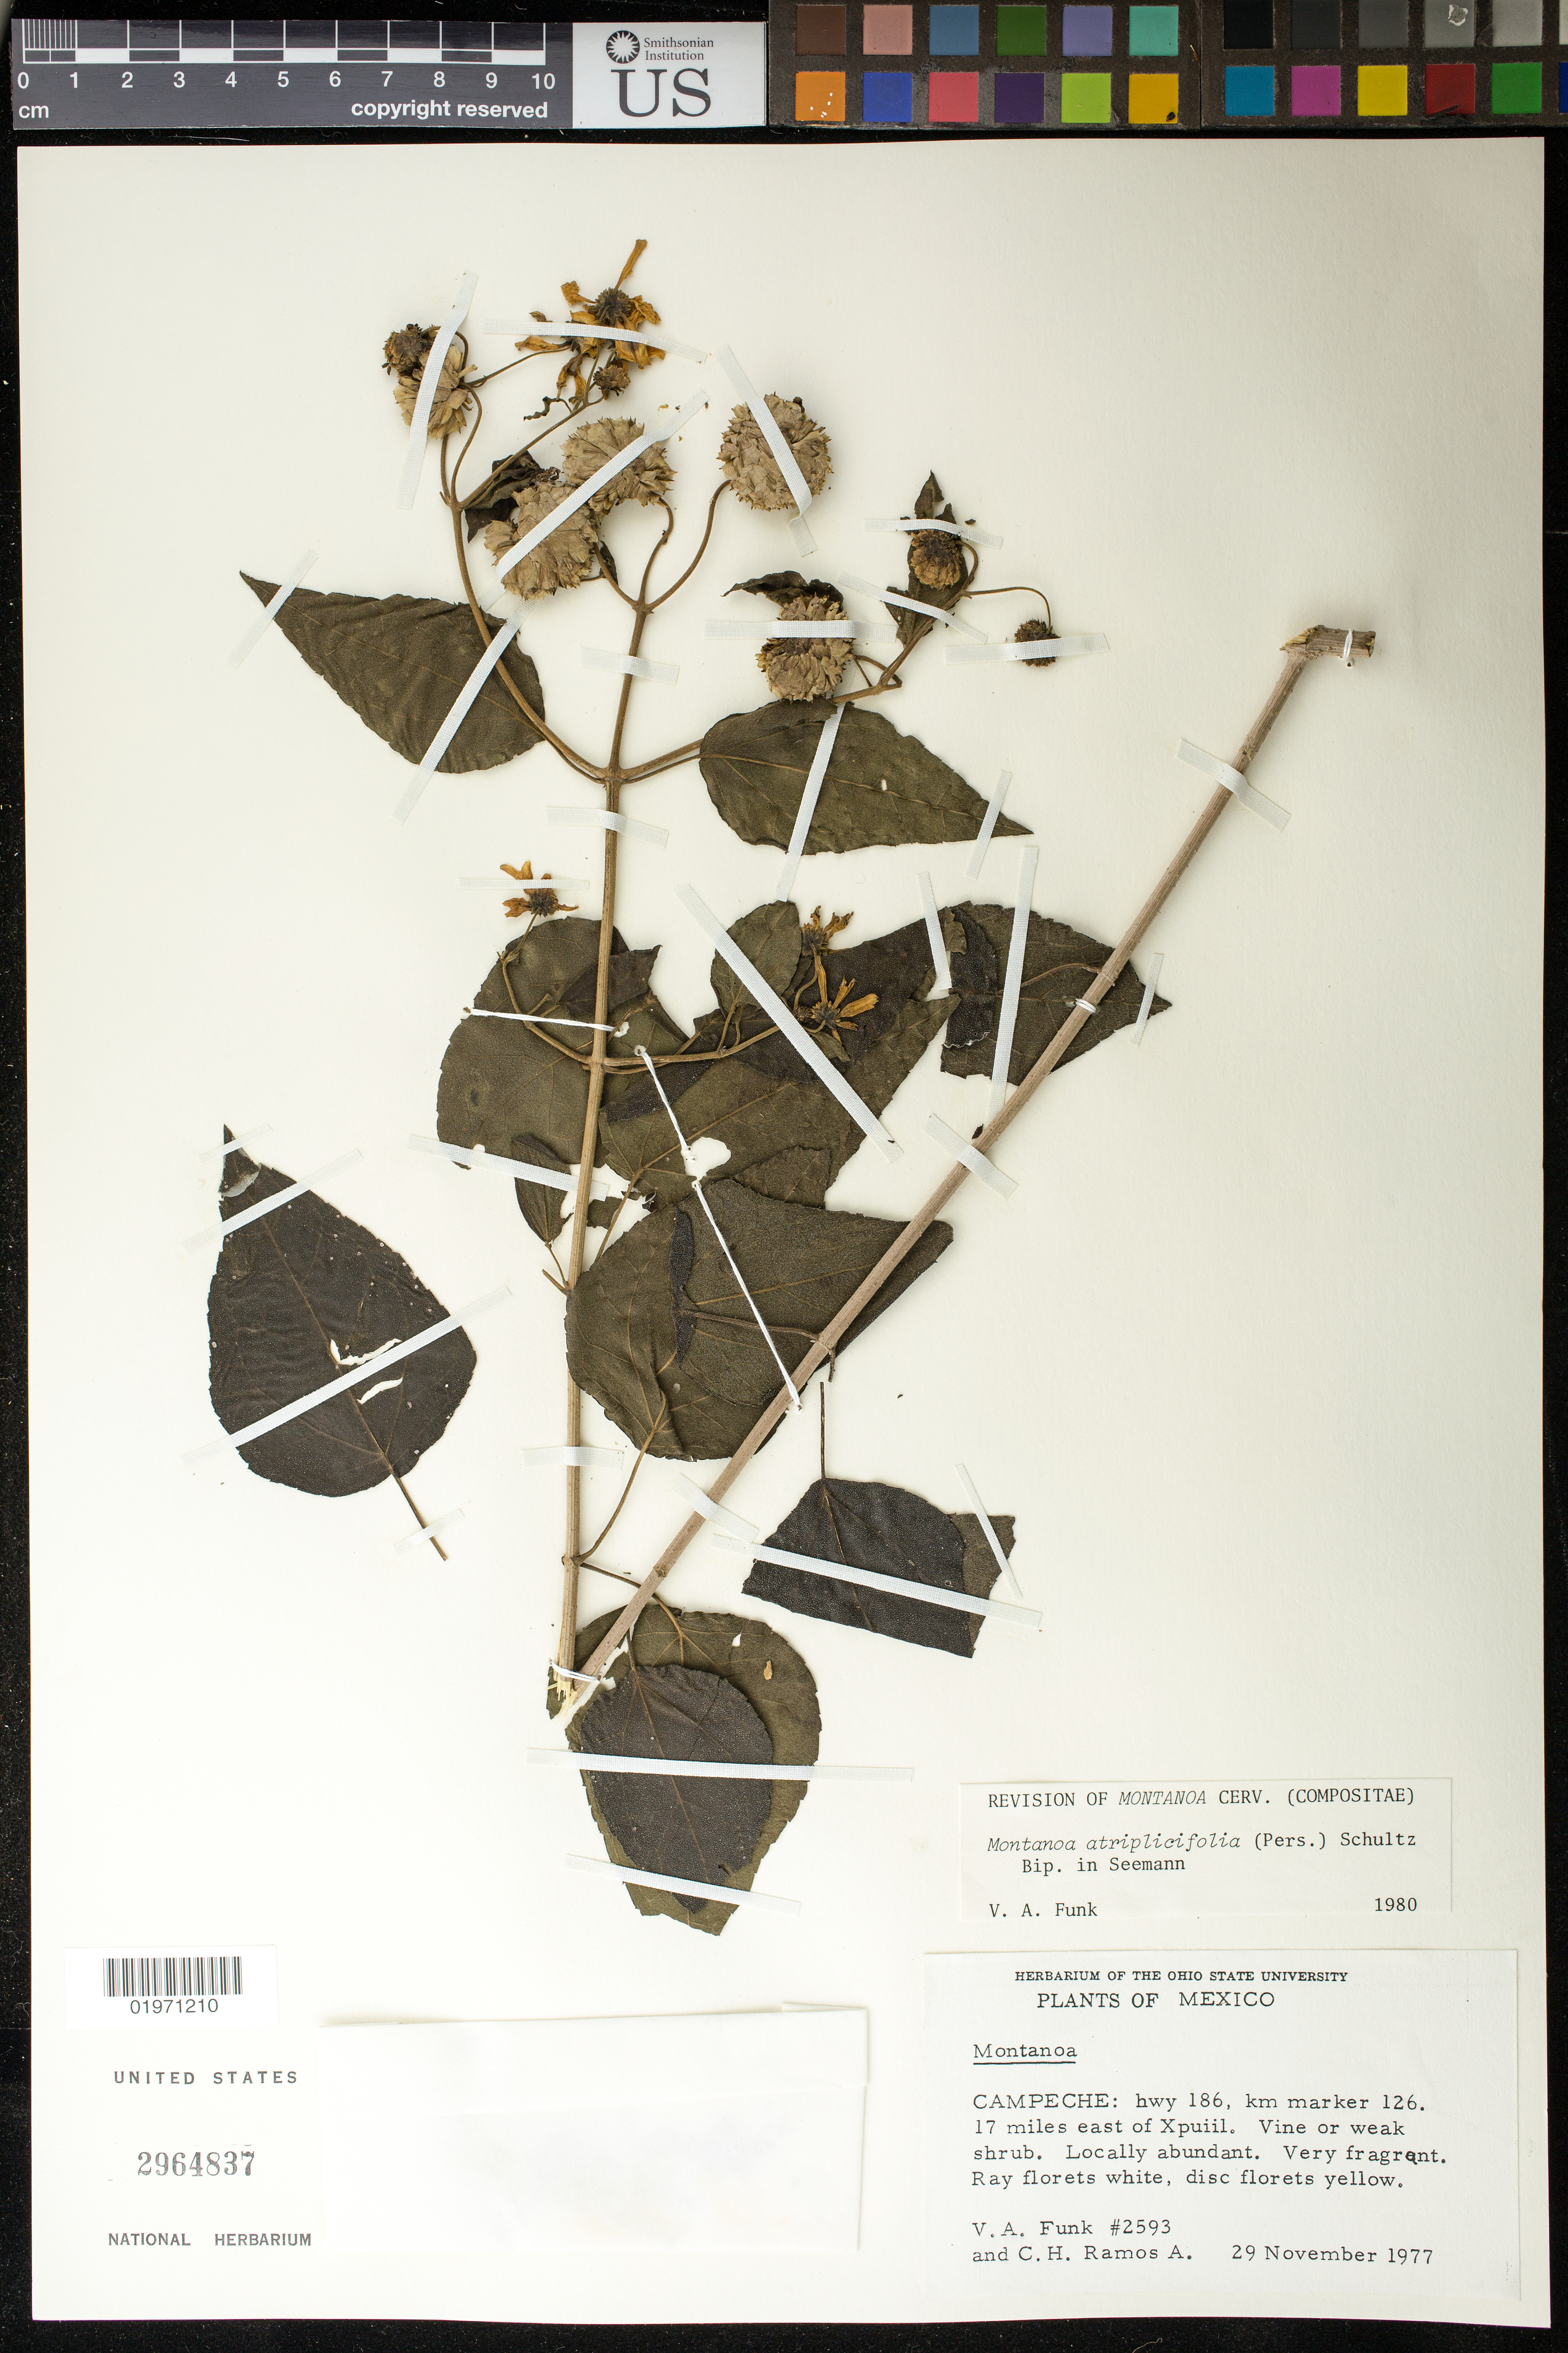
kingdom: Plantae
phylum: Tracheophyta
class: Magnoliopsida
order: Asterales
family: Asteraceae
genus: Montanoa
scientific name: Montanoa atriplicifolia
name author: (Pers.) Sch. Bip.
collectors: V. Funk & C. H. Ramos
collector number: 2593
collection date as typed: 29 Nov 1977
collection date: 1977-11-29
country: Mexico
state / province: Campeche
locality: Hwy 186, km marker 126; 17 miles E of Xpuiil.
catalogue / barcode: US 2964837